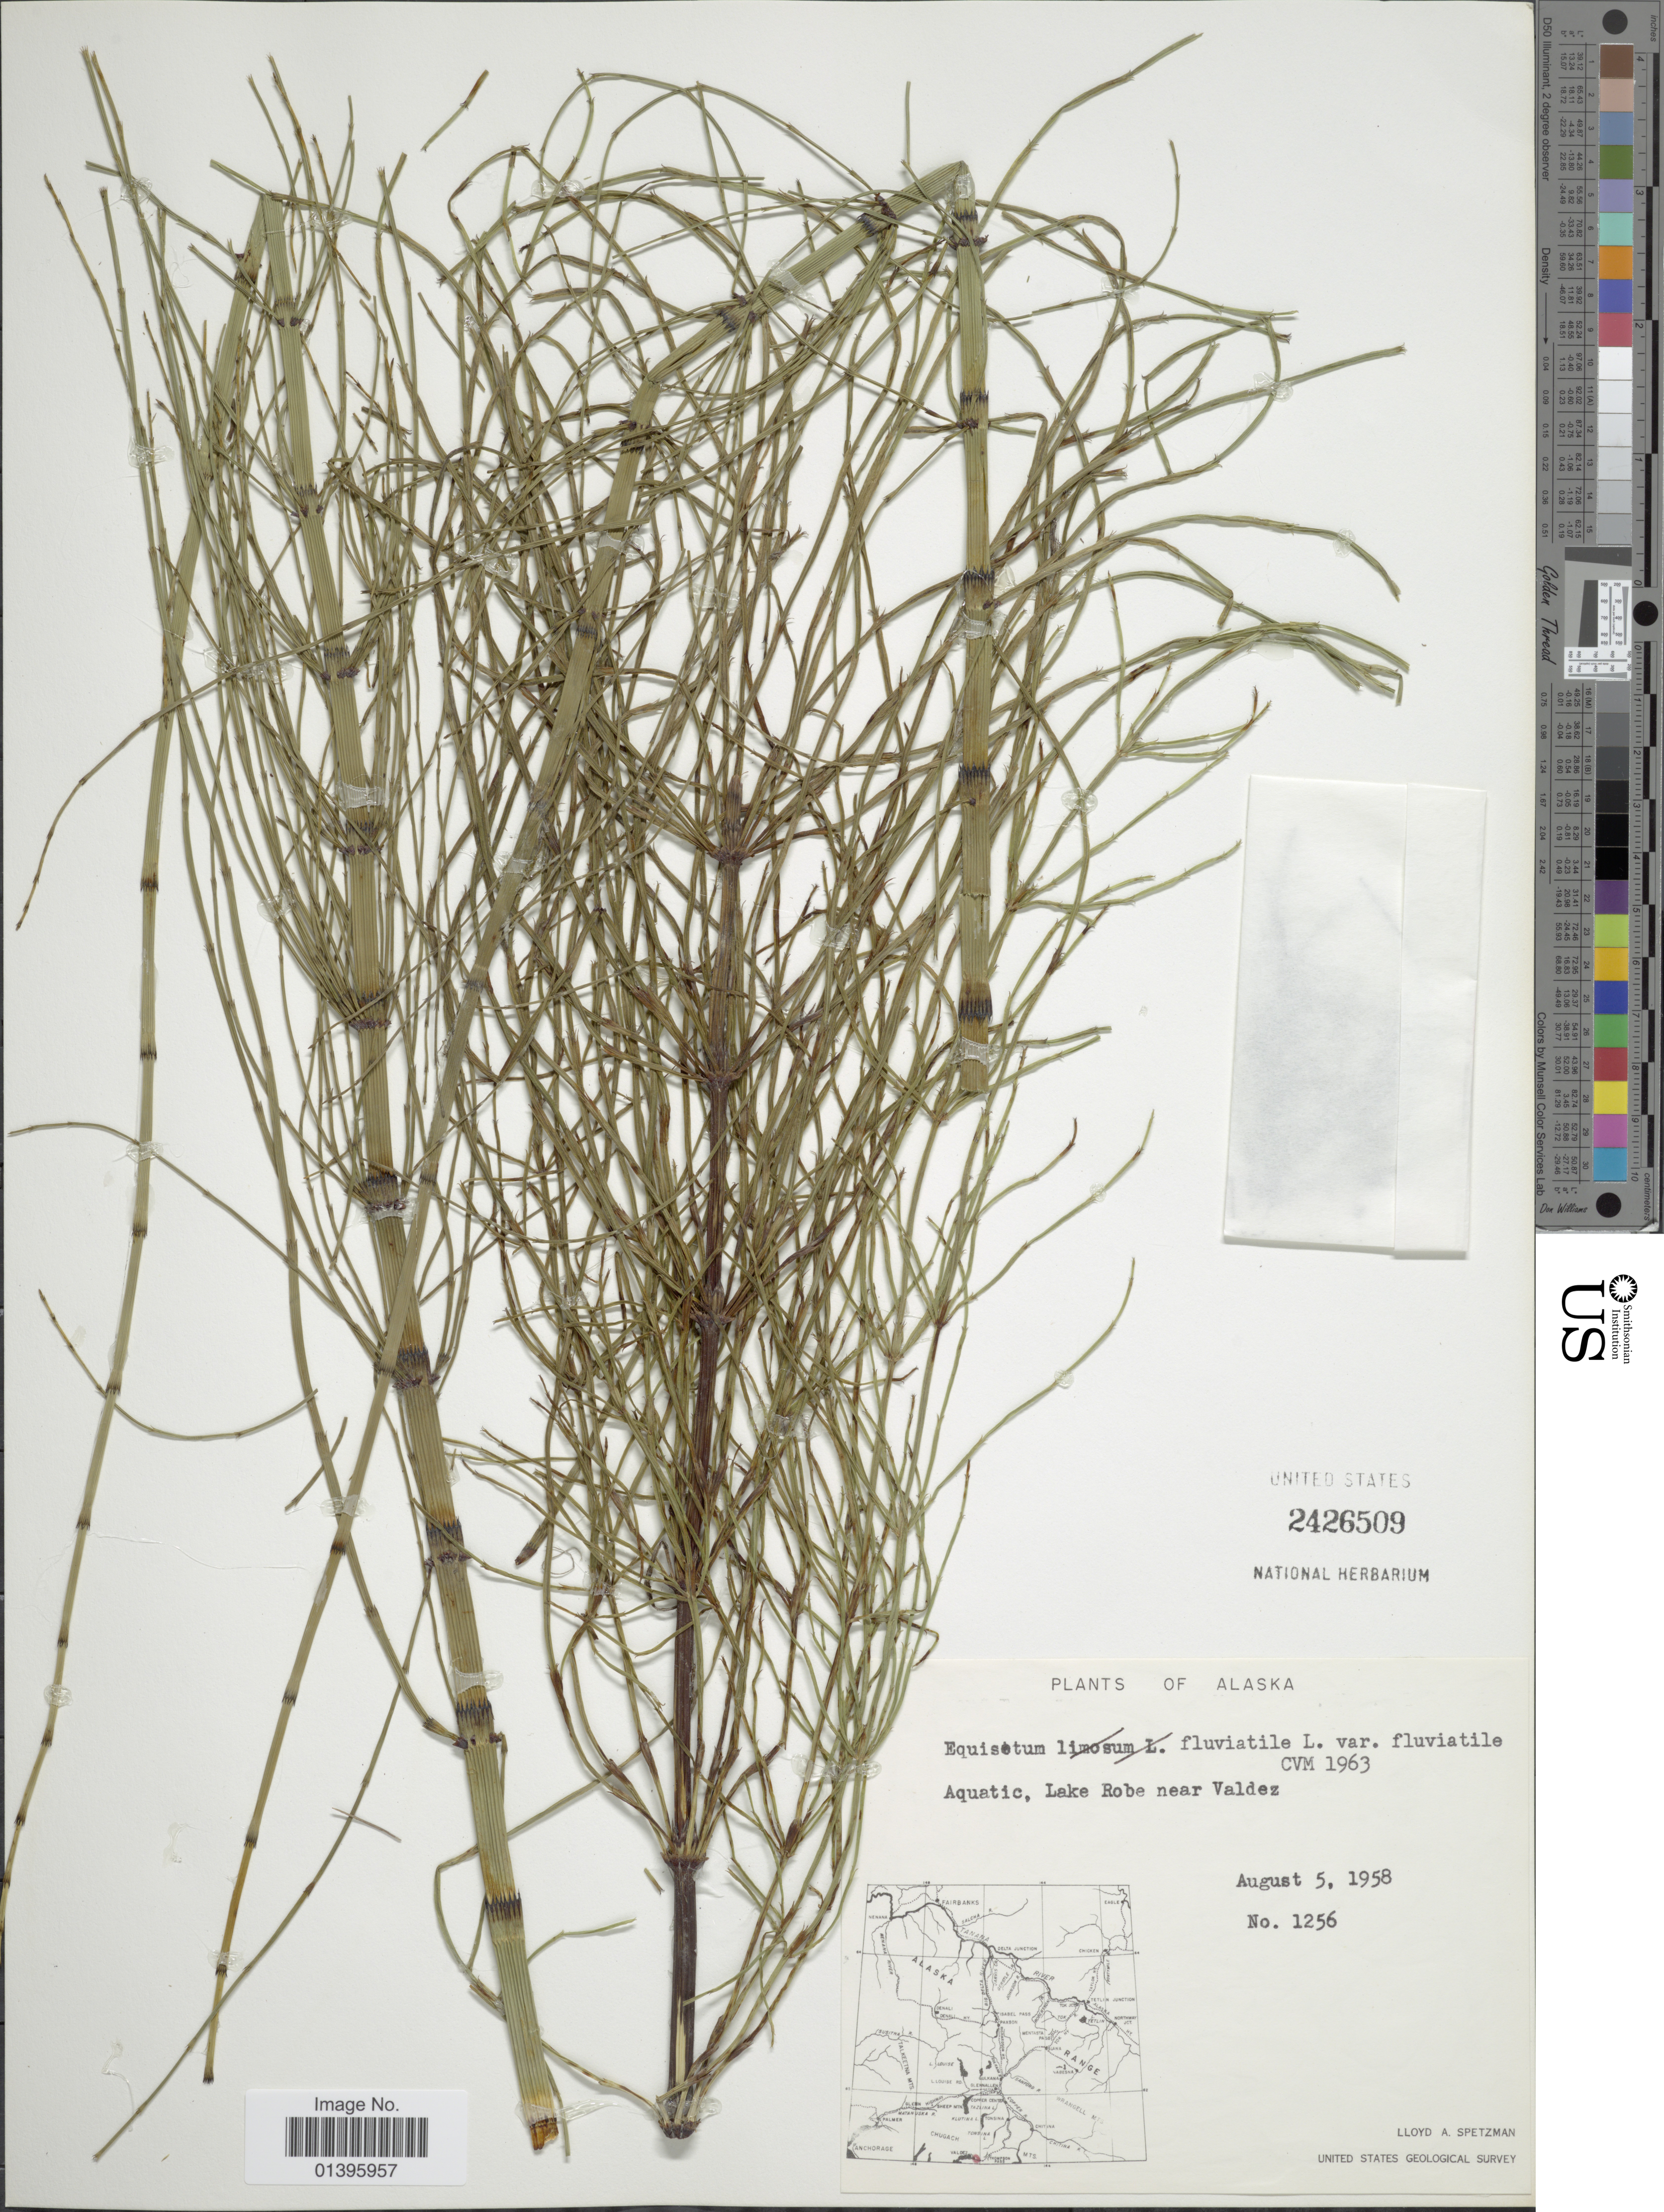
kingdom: Plantae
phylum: Tracheophyta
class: Polypodiopsida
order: Equisetales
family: Equisetaceae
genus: Equisetum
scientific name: Equisetum fluviatile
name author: L.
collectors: L. Spetzman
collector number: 1256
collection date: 1958-08-05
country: United States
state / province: Alaska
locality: Aquatic, Lake Robe near Valdez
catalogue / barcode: US 2426509